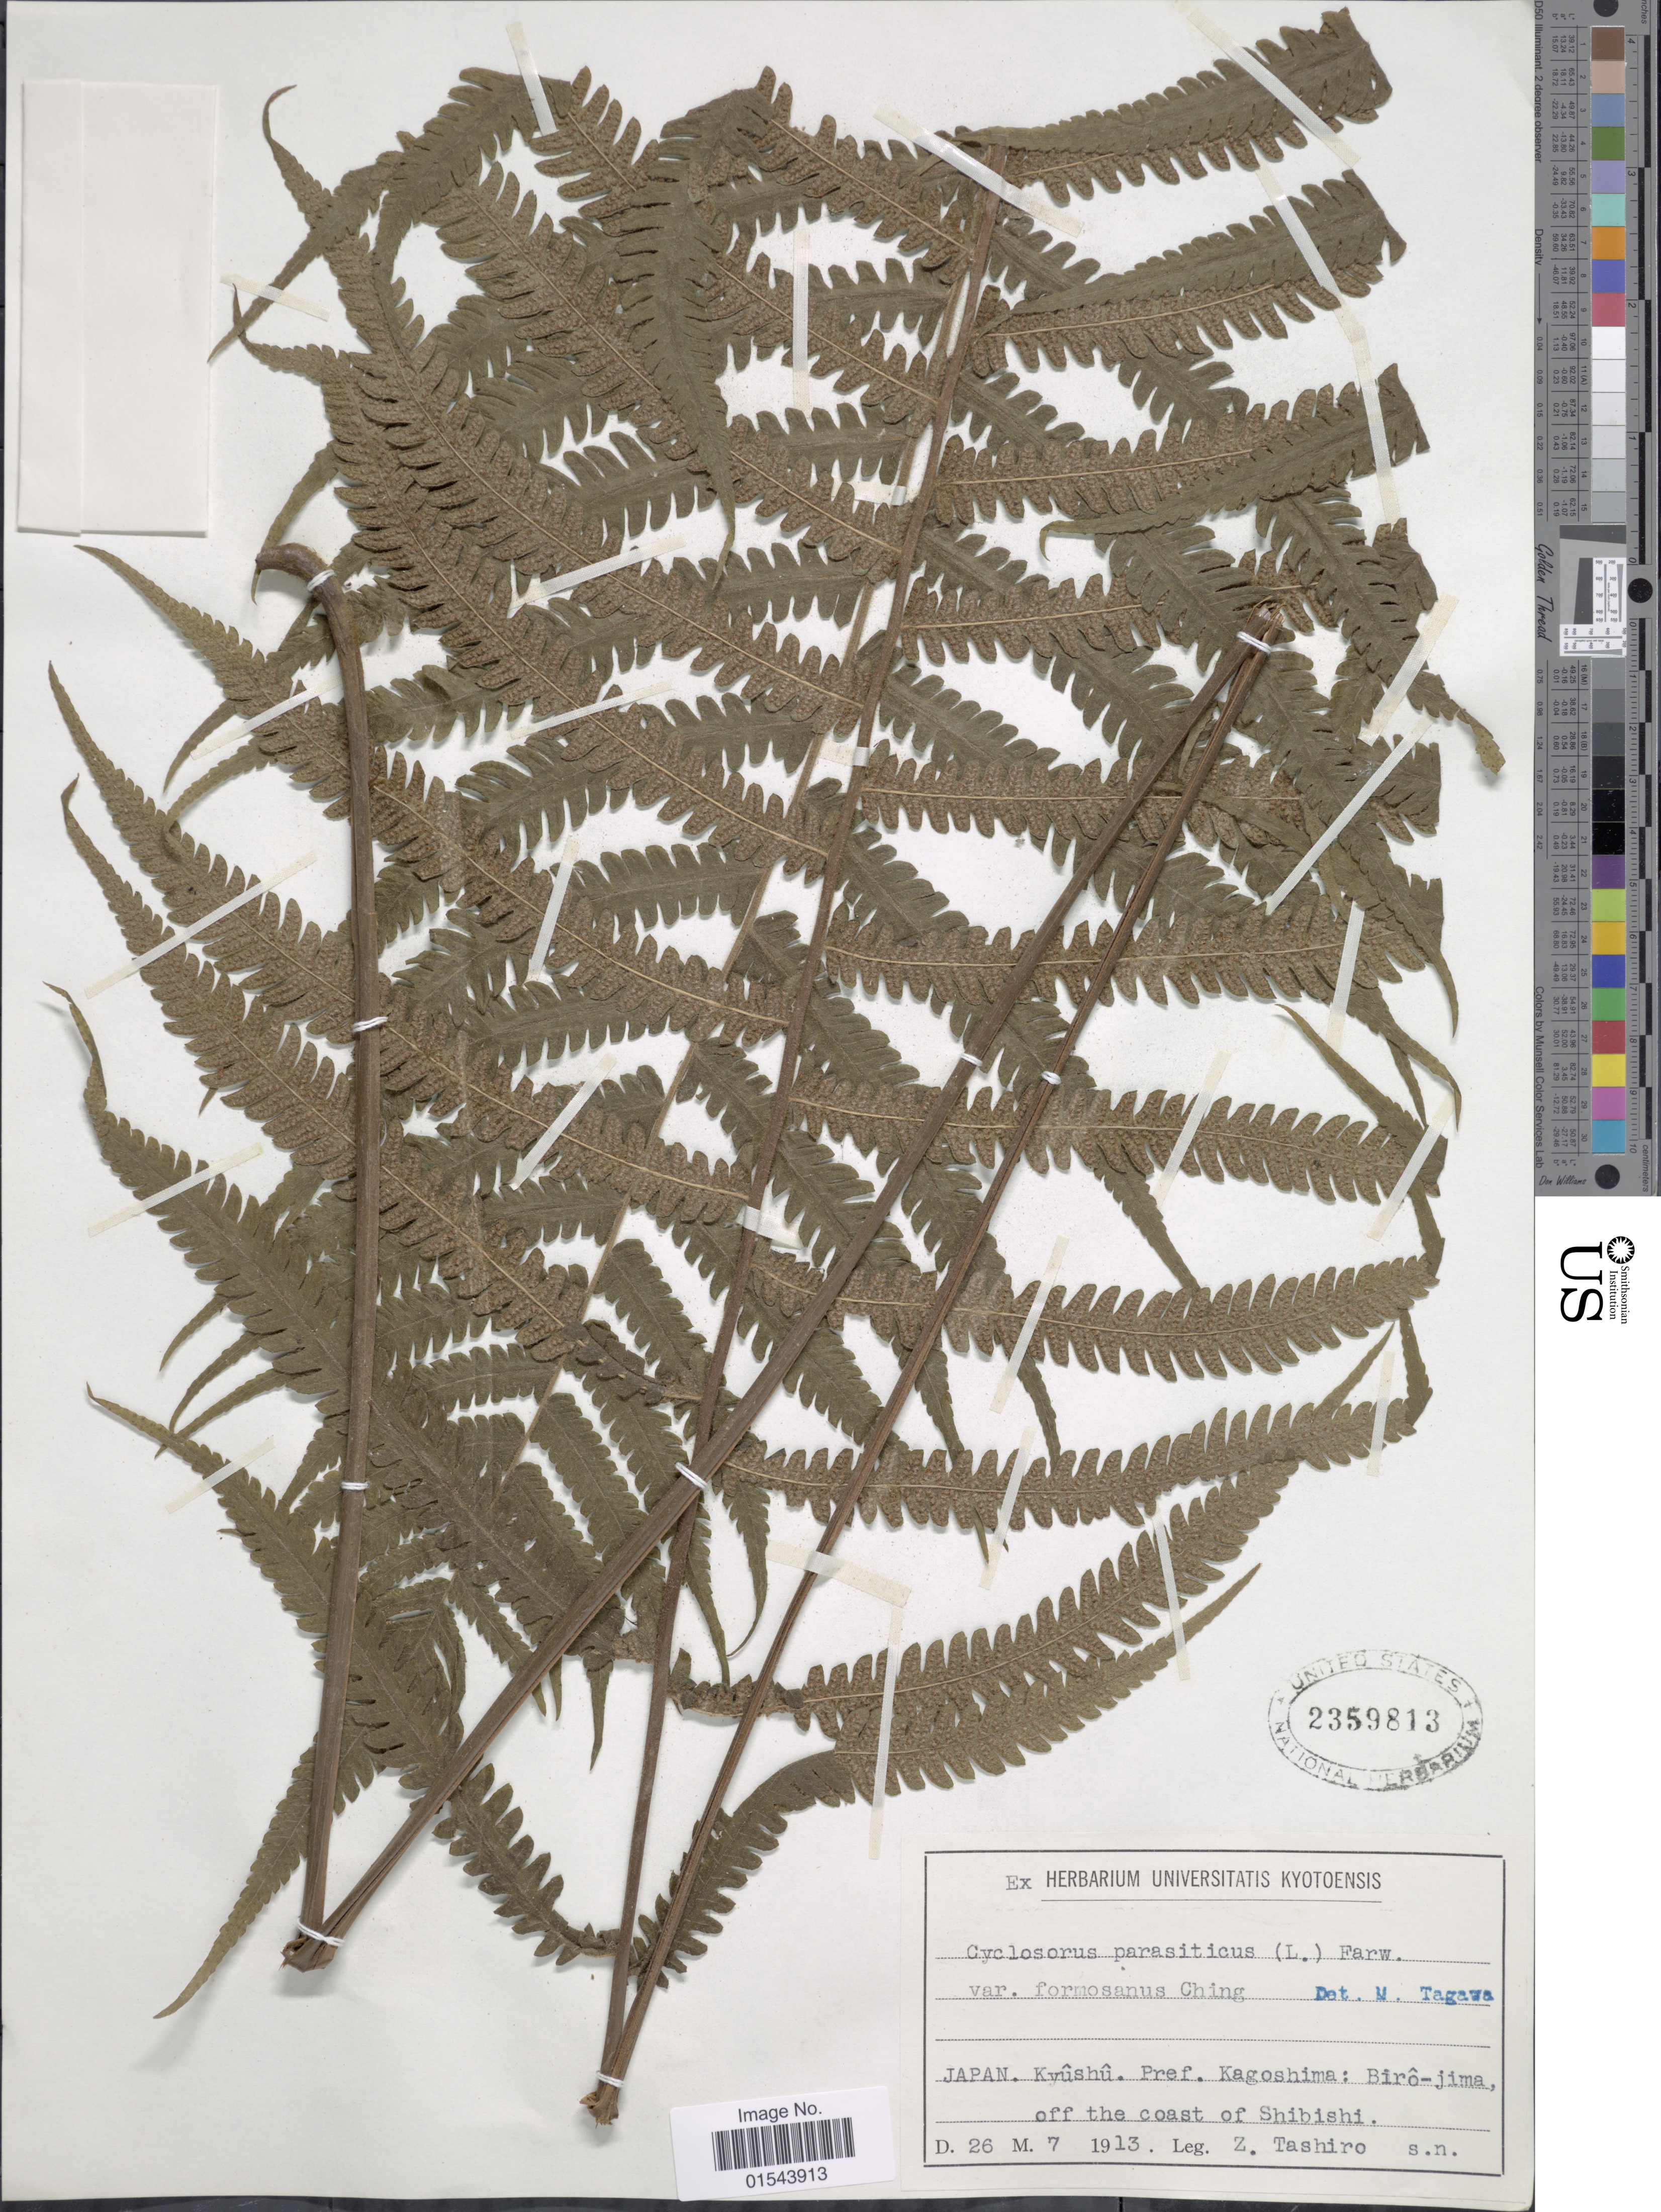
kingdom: Plantae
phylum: Tracheophyta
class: Polypodiopsida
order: Polypodiales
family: Thelypteridaceae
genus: Christella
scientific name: Christella parasitica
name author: (L.) H. Lév.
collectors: Z. Tashiro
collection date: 1913-07-27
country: Japan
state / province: Kagosima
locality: Kyushu. Pref. Kagoshima: Biro-jima, off the coast of shibishi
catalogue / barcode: US 2359813